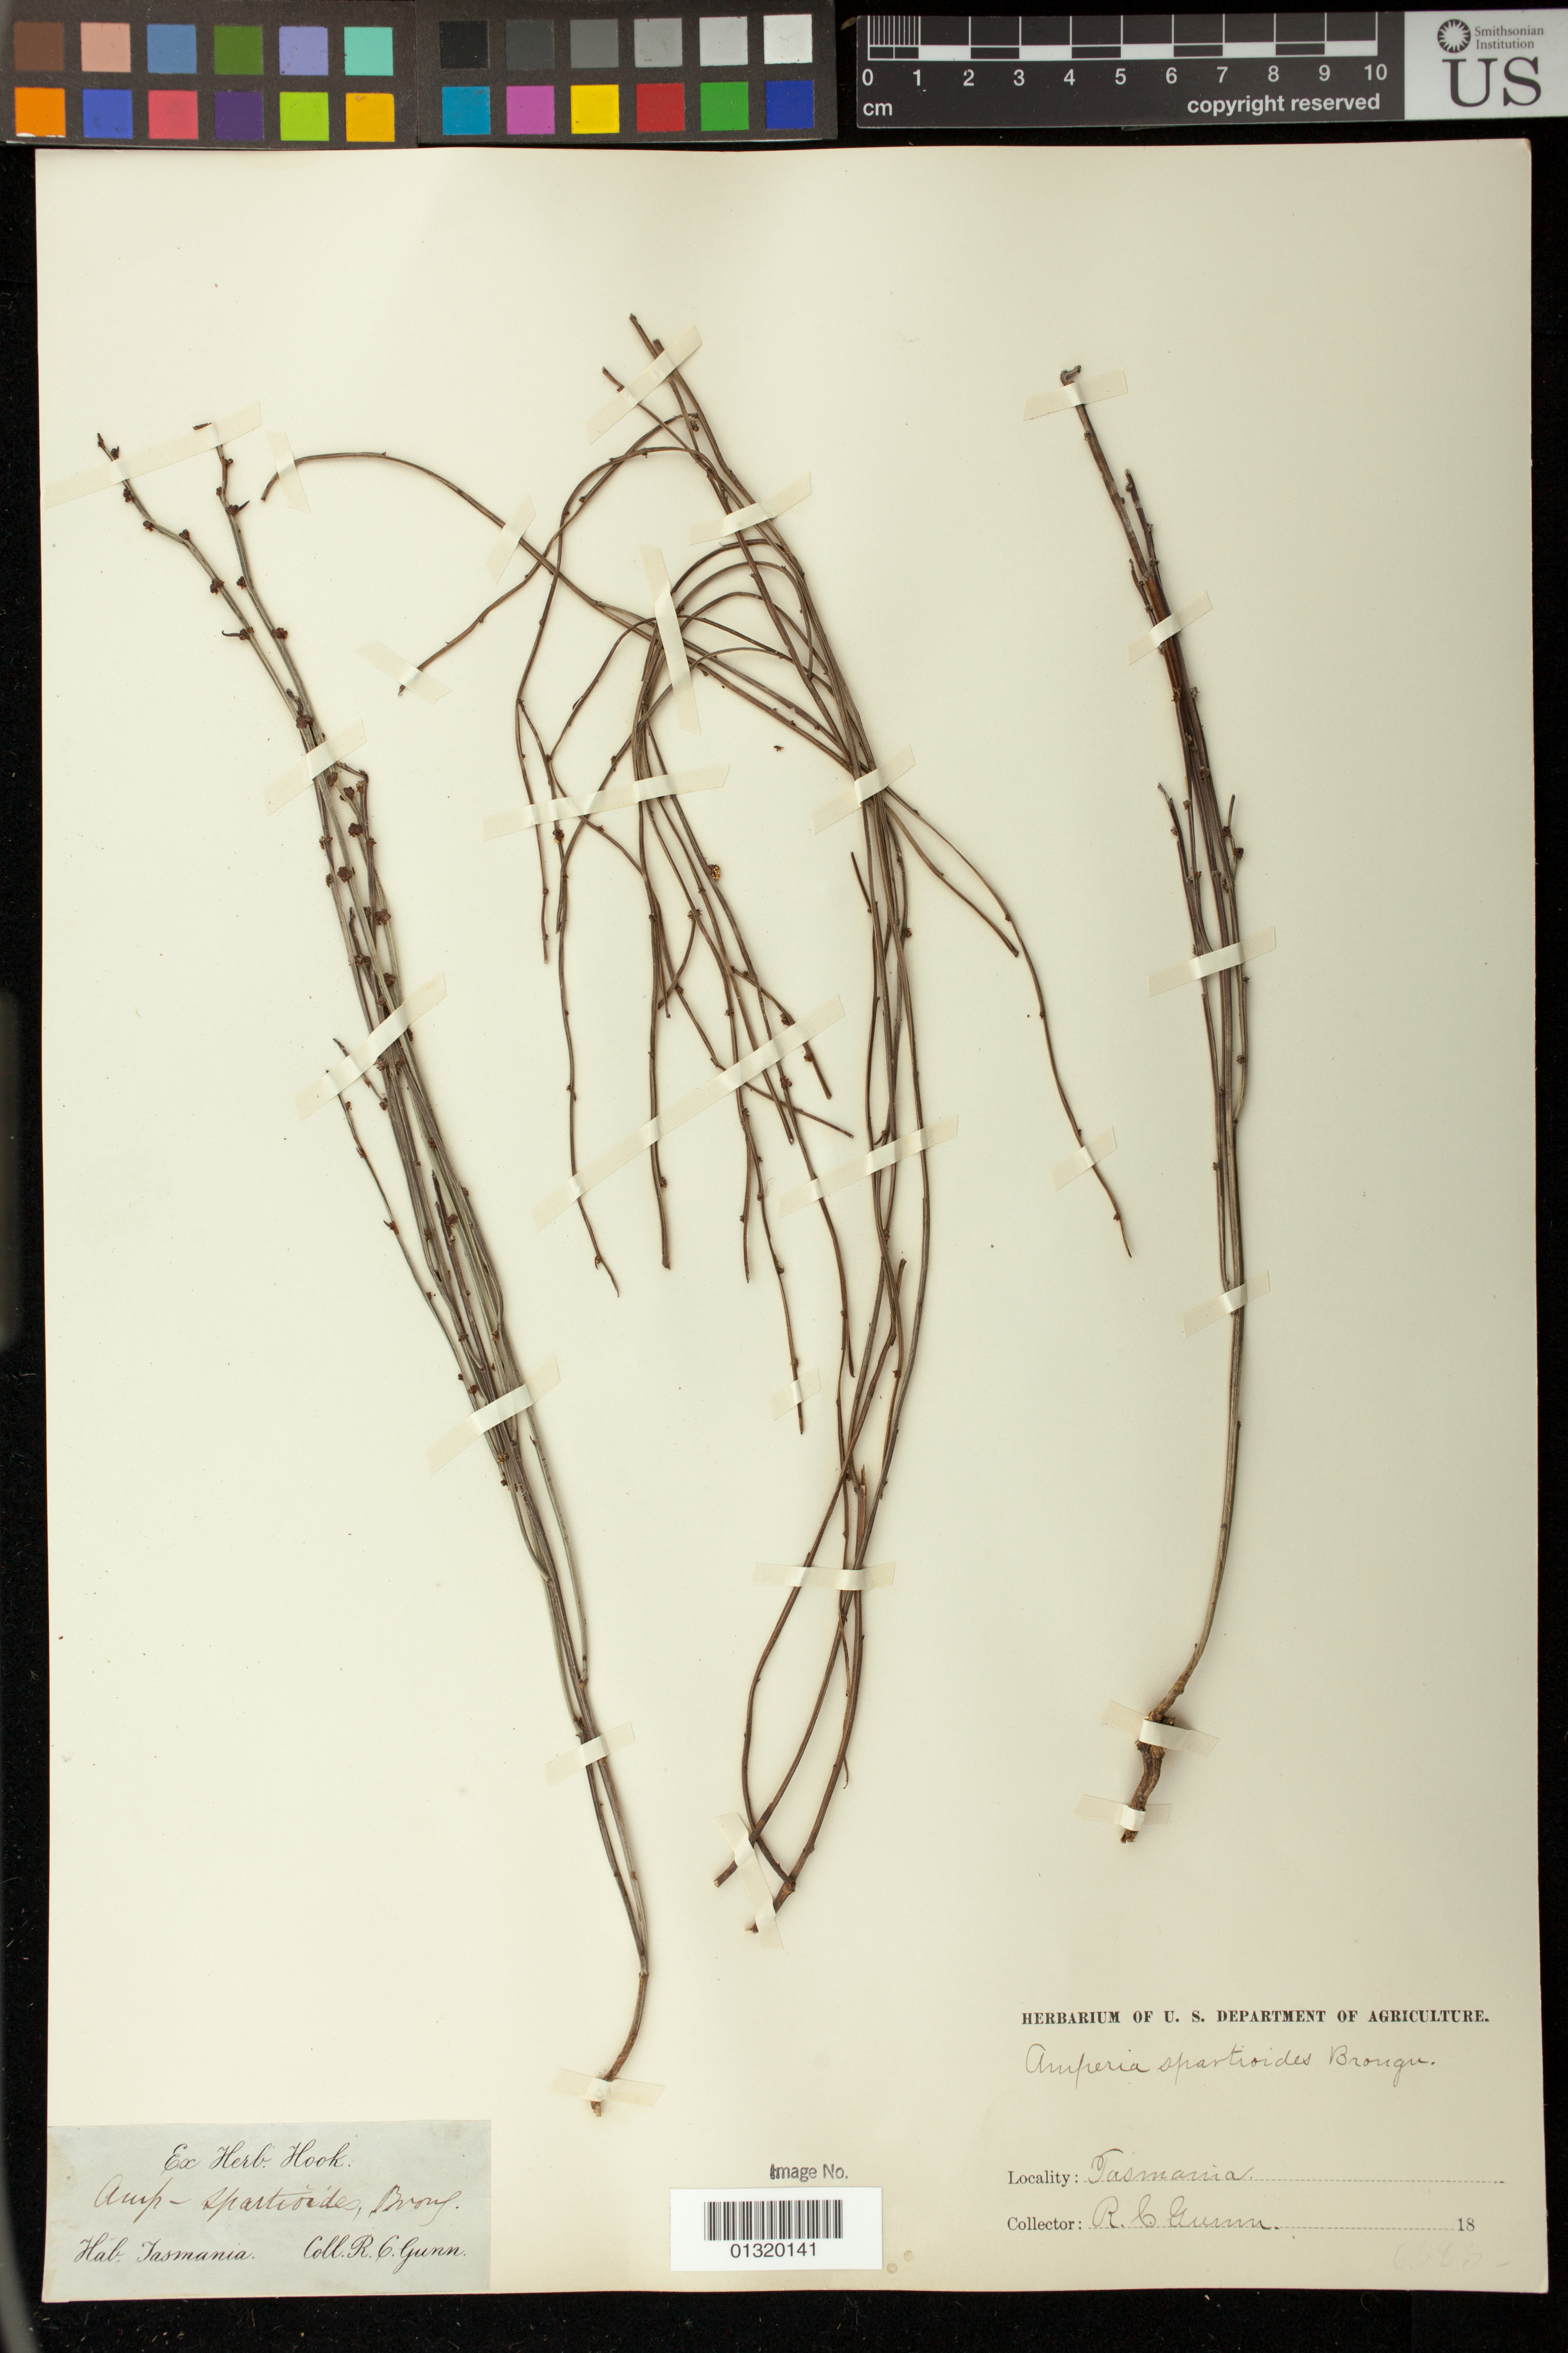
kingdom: Plantae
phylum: Tracheophyta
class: Magnoliopsida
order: Malpighiales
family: Euphorbiaceae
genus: Amperea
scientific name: Amperea xiphoclada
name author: Druce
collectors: R. Gunn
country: Australia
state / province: Tasmania